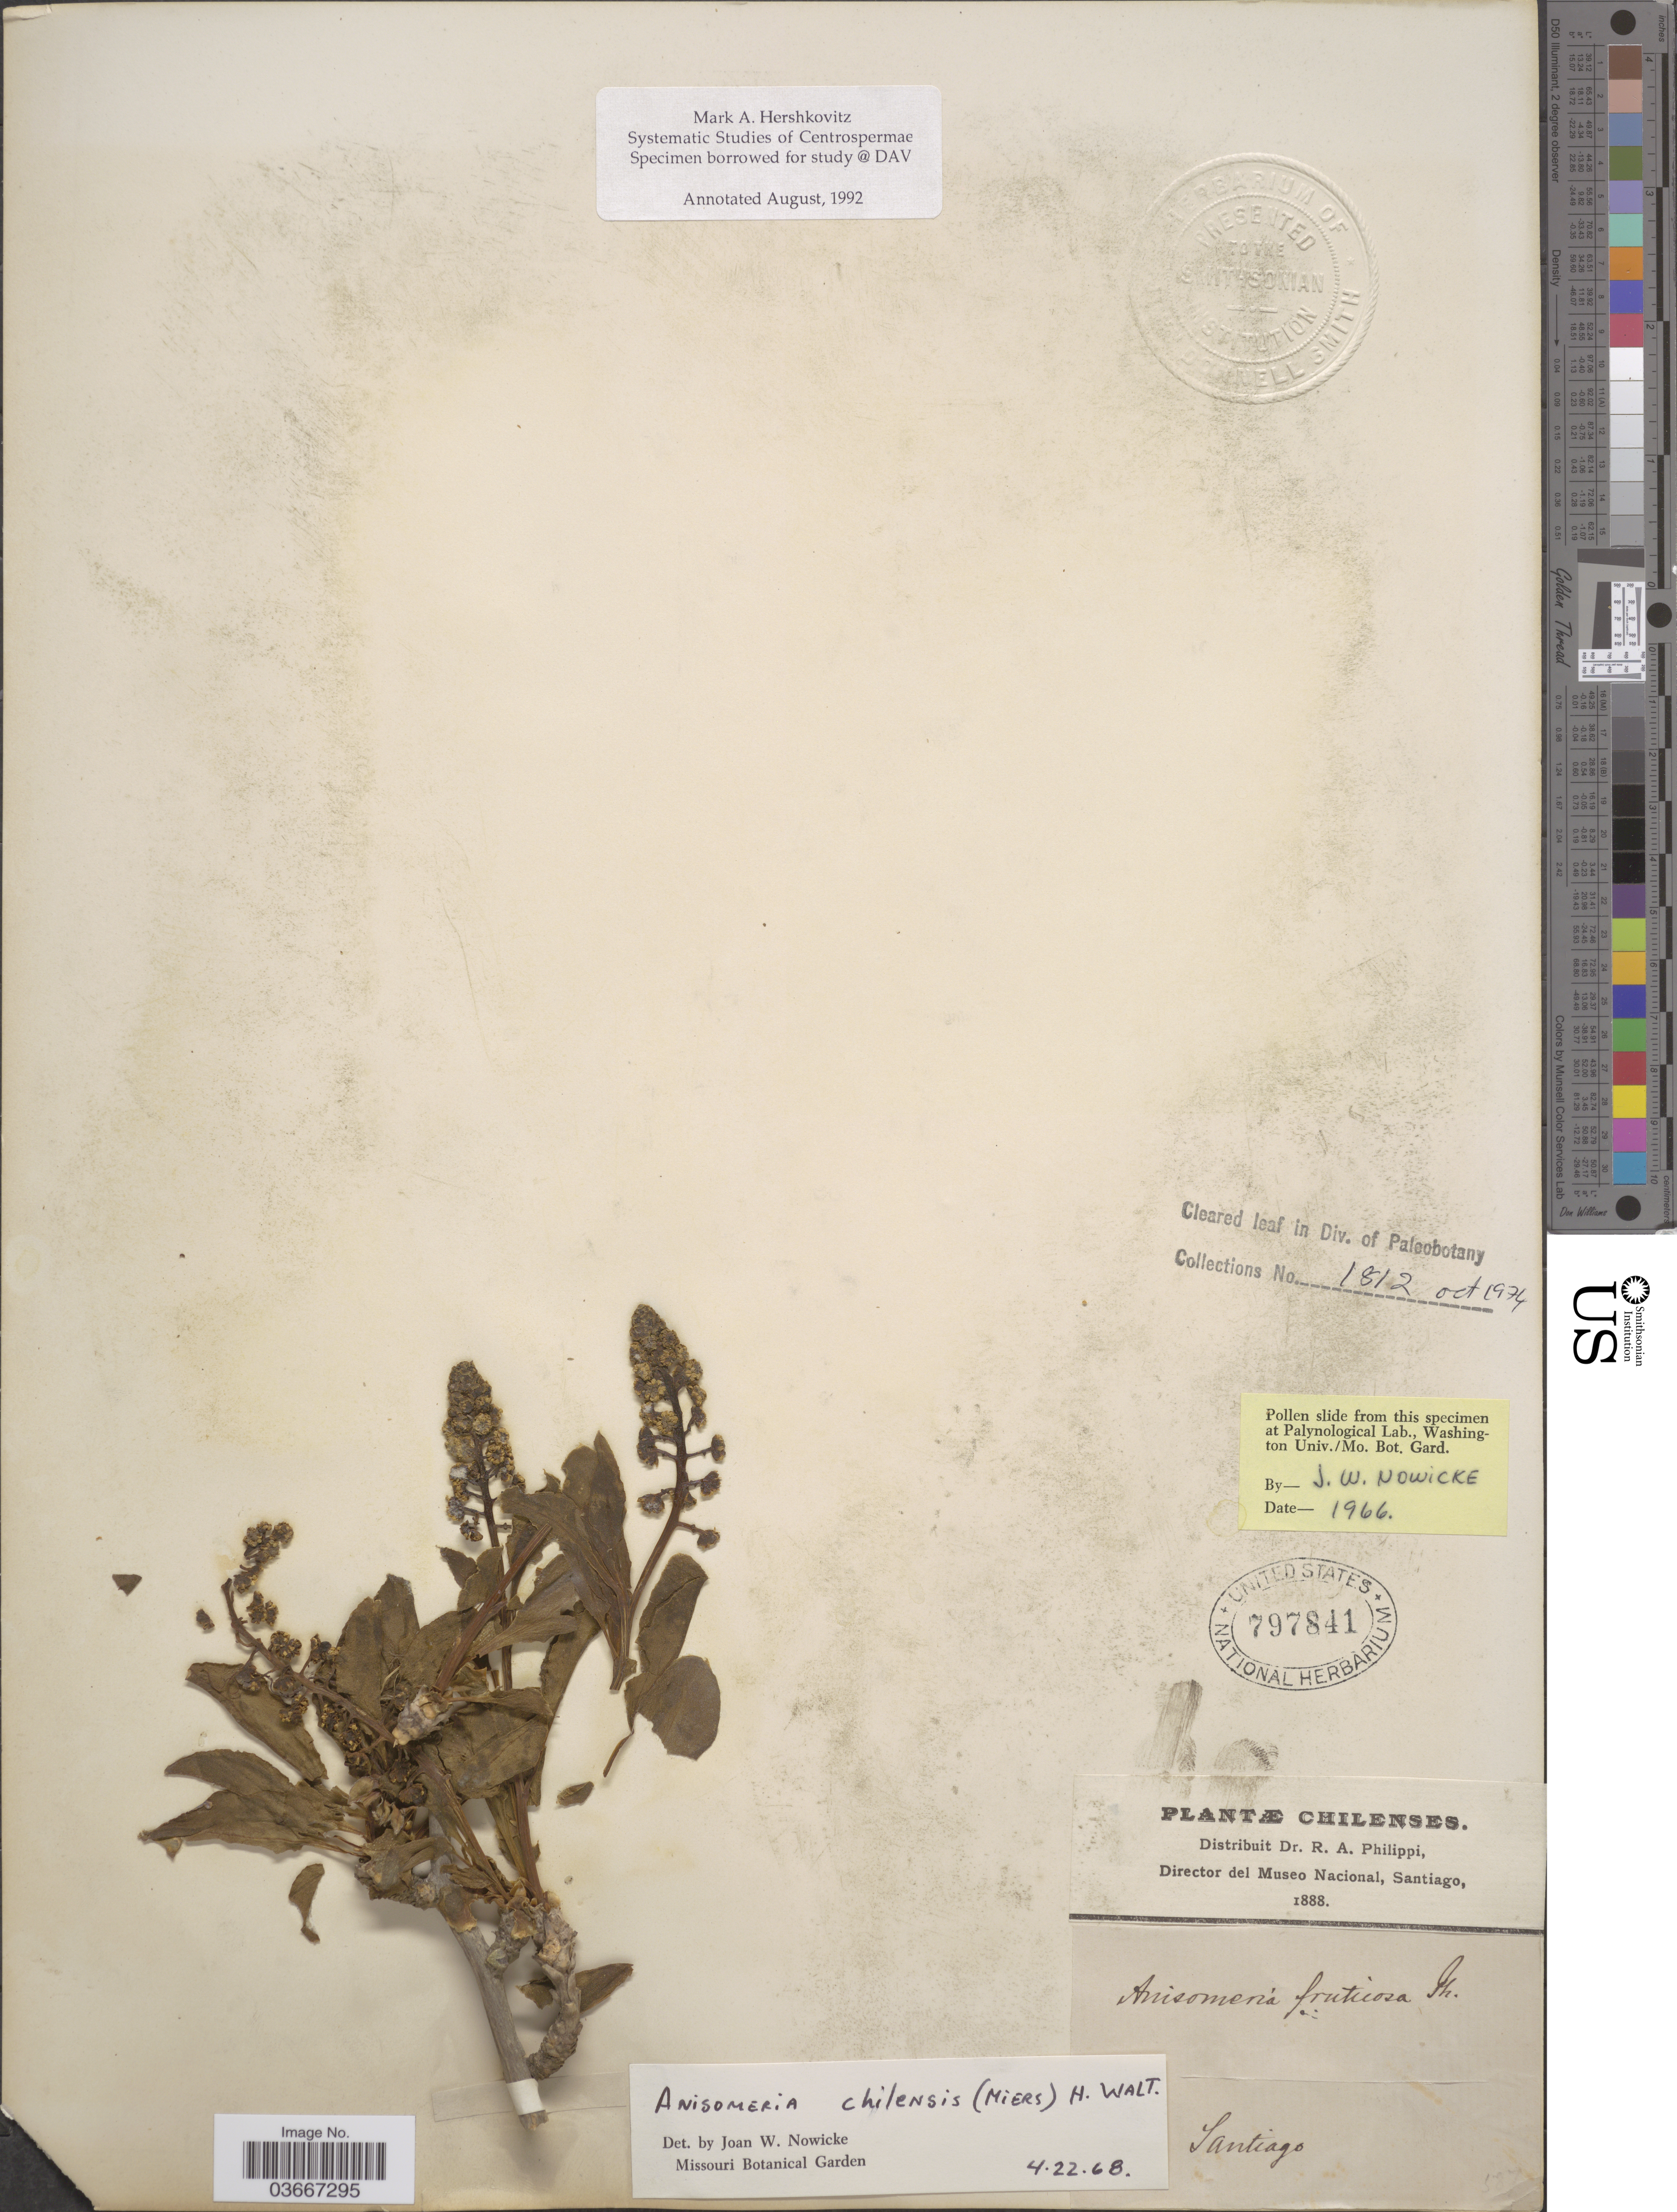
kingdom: Plantae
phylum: Tracheophyta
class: Magnoliopsida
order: Caryophyllales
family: Phytolaccaceae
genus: Anisomeria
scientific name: Anisomeria chilensis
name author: H. Walter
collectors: R. A. Philippi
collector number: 587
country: Chile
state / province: Región Metropolitana (RM)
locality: Santiago.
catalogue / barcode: US 797841